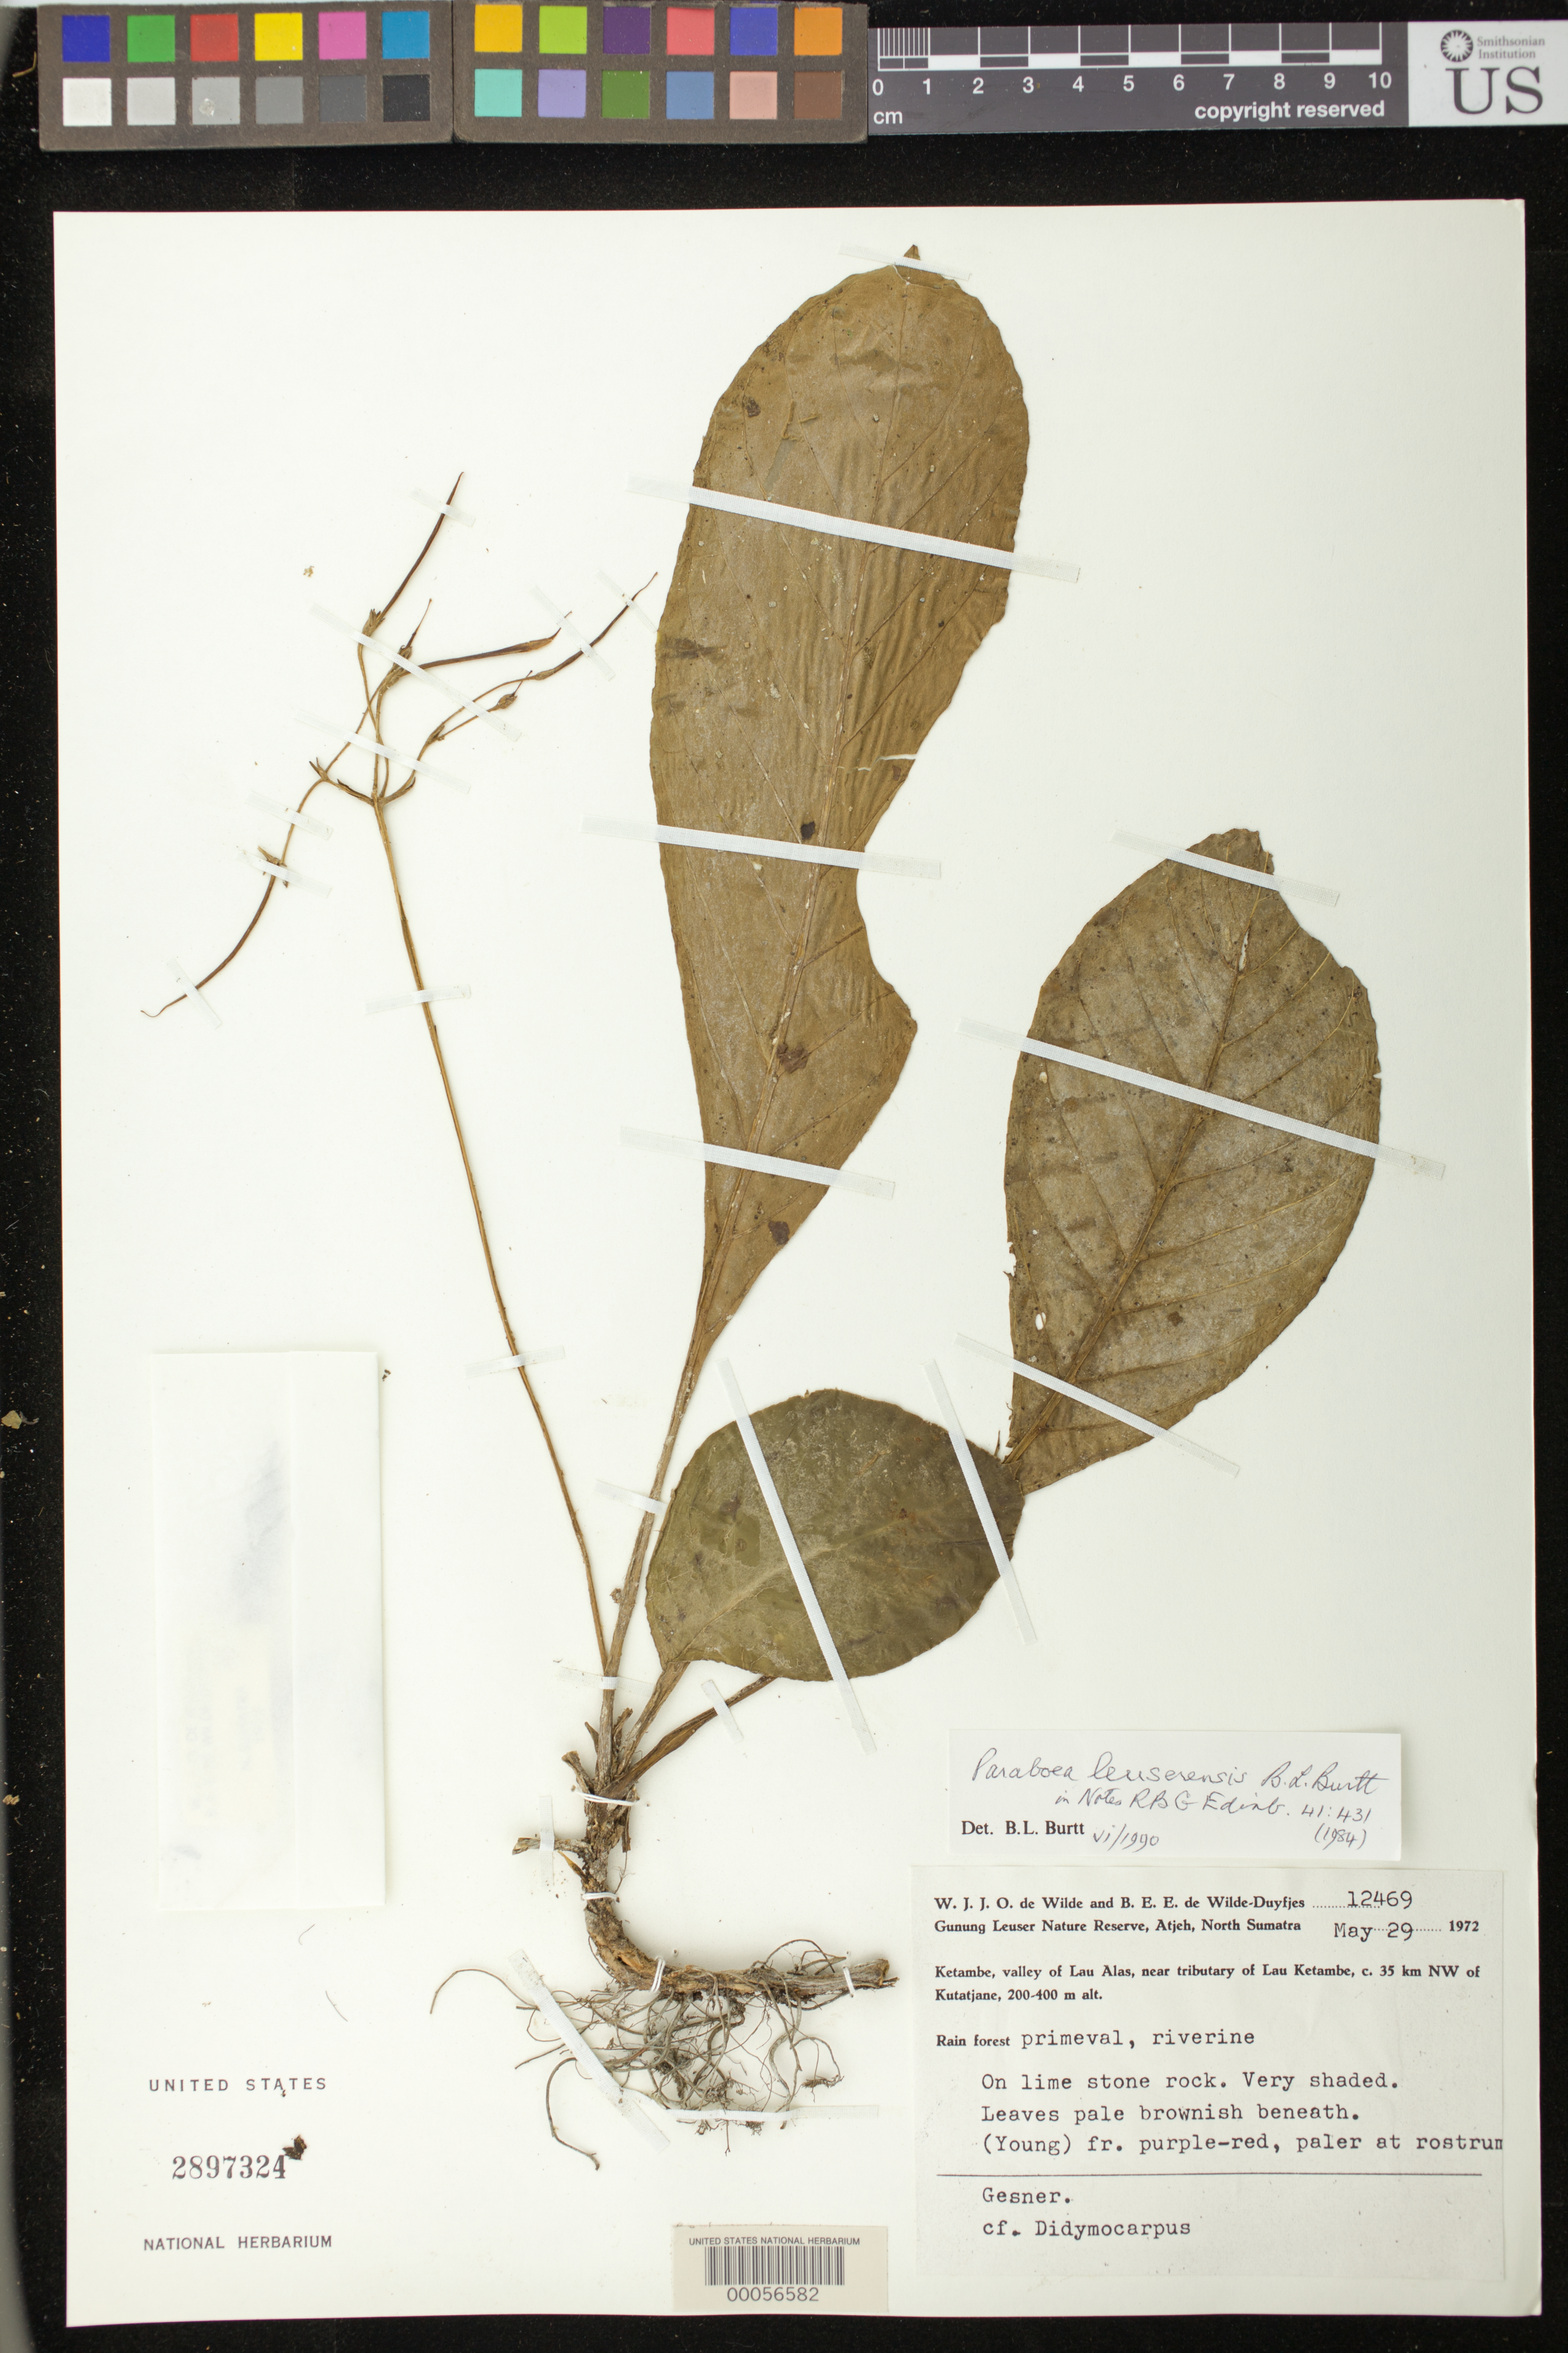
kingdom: Plantae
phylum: Tracheophyta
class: Magnoliopsida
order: Lamiales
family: Gesneriaceae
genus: Paraboea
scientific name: Paraboea leuserensis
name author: B.L. Burtt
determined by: Burtt, B. L.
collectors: W. J. de Wilde & B. E. de Wilde-Duyfjes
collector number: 12469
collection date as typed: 29 May 1972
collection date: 1972-05-29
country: Indonesia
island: Sumatra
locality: North sumatra prov., Ketambe, valley of lau alas, near tributary of lau ketambe, 35 km nw of kutatjane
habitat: Rain forest primeval, riverine, on limestone, very shaded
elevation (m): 200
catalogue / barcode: US 2897324